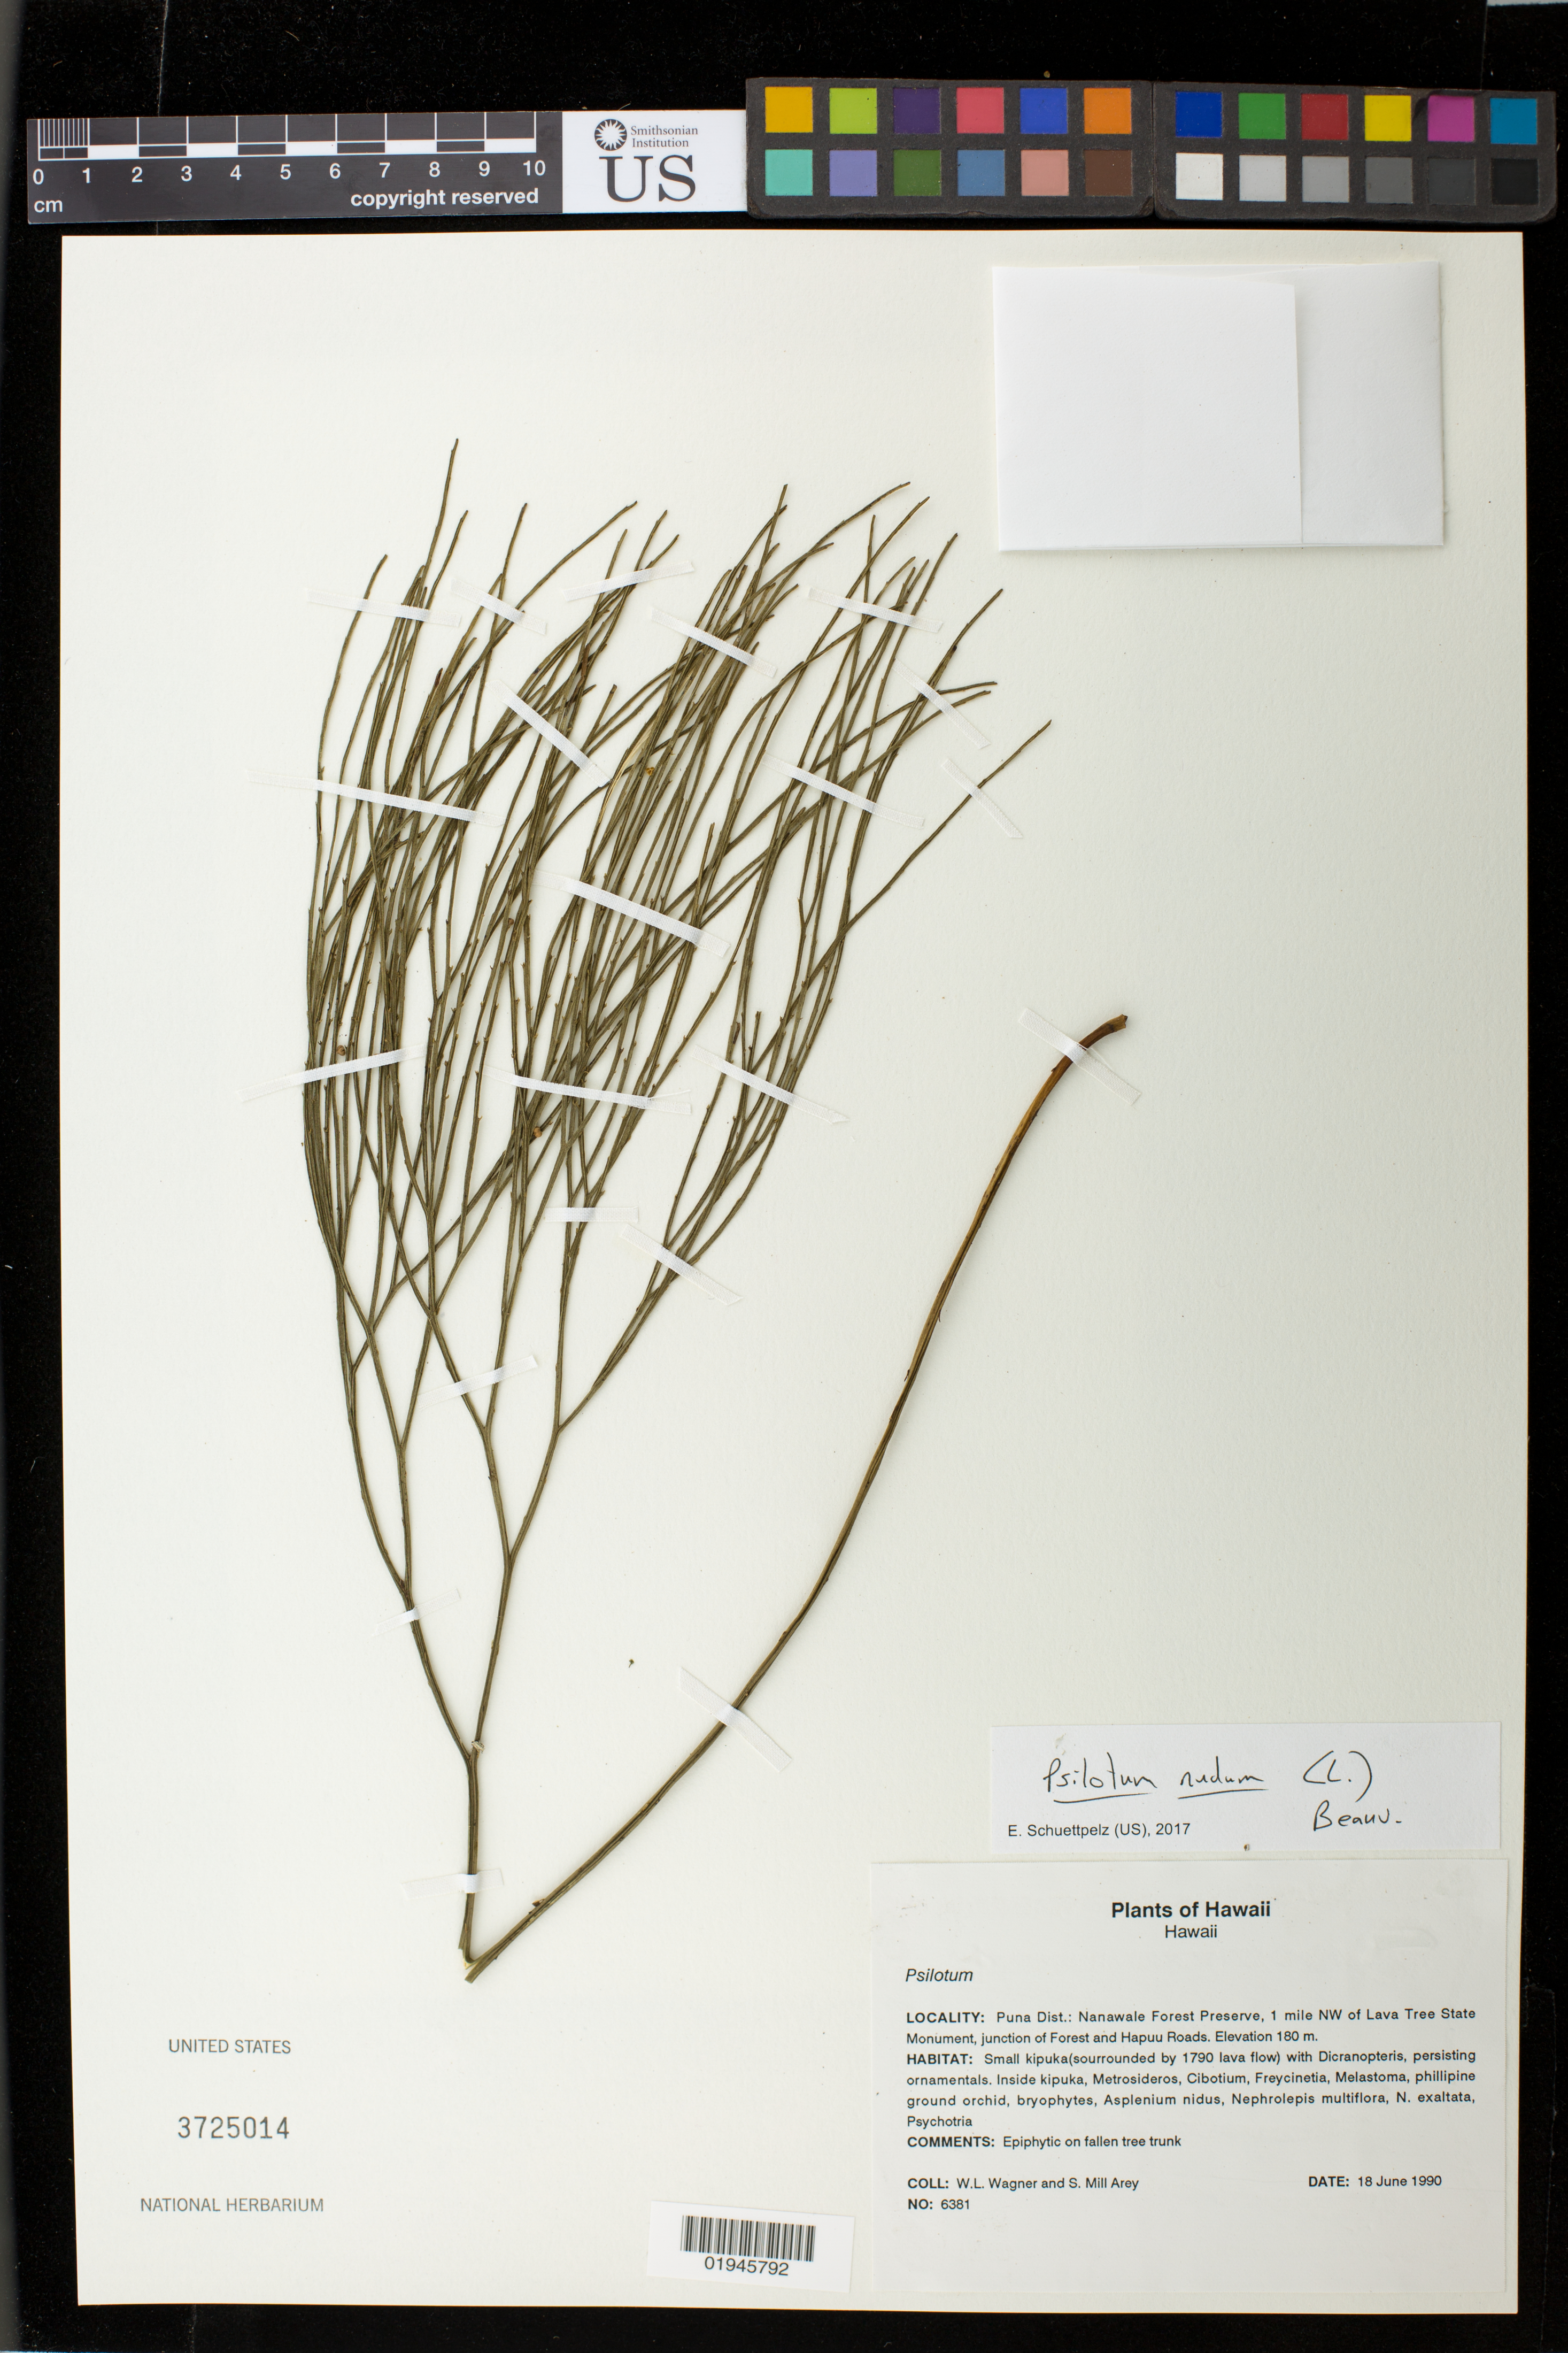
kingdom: Plantae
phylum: Tracheophyta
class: Polypodiopsida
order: Psilotales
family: Psilotaceae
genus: Psilotum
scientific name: Psilotum nudum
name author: (L.) P. Beauv.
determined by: Schuettpelz, E., (US), Smithsonian Institution - National Museum of Natural History (UNITED STATES)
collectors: W. L. Wagner & S. Mill Arey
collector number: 6381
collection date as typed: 18 Jun 1990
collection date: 1990-06-18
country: United States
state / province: Hawaii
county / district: Hawaii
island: Hawaii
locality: Puna District: Nanawale Forest Preserve, 1 mile NW of Lava Tree State Monument, junction of Forest and Hapuu Roads, small kipuka surrounded by 1790 lava flow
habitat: Remnant forest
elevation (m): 180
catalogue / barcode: US 3725014